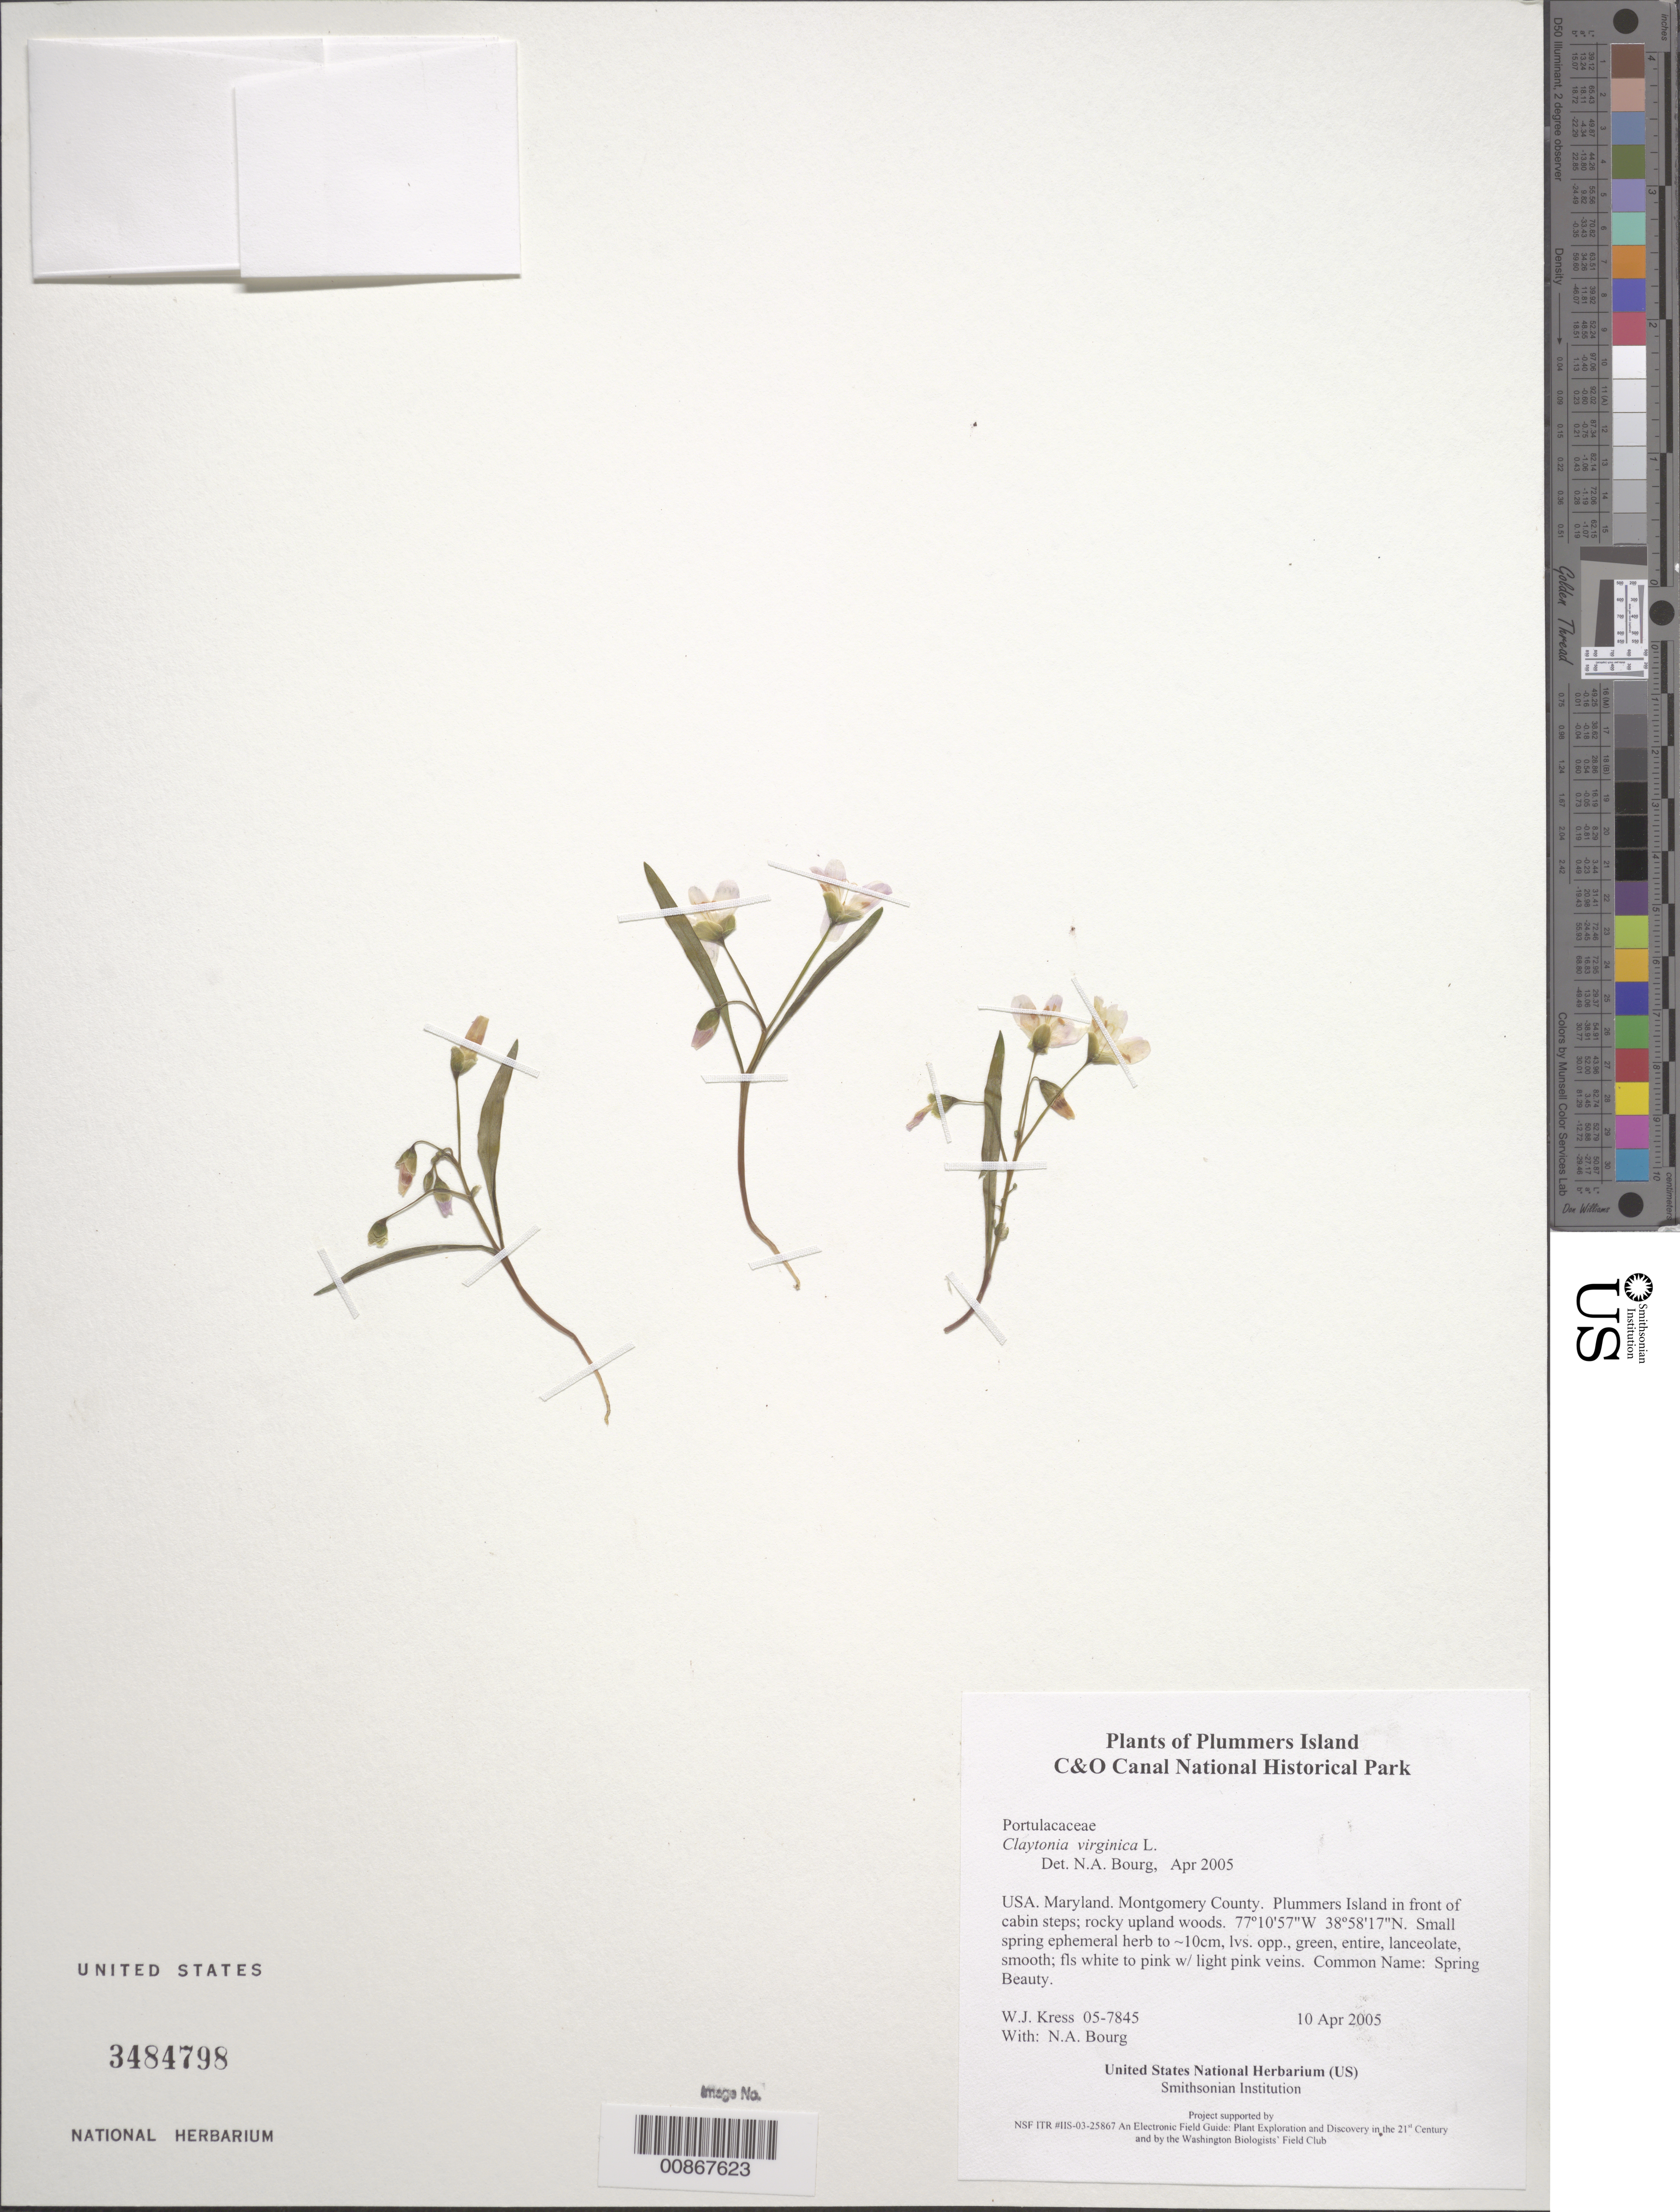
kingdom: Plantae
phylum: Tracheophyta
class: Magnoliopsida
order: Caryophyllales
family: Montiaceae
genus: Claytonia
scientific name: Claytonia virginica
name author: L.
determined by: Bourg, N. A.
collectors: W. J. Kress & N. A. Bourg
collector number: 05-7845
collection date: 2005-04-10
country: United States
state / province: Maryland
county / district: Montgomery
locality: Chesapeake and Ohio Canal National Historical Park, Plummers Island in front of cabin steps; rocky upland woods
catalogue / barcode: US 3484798